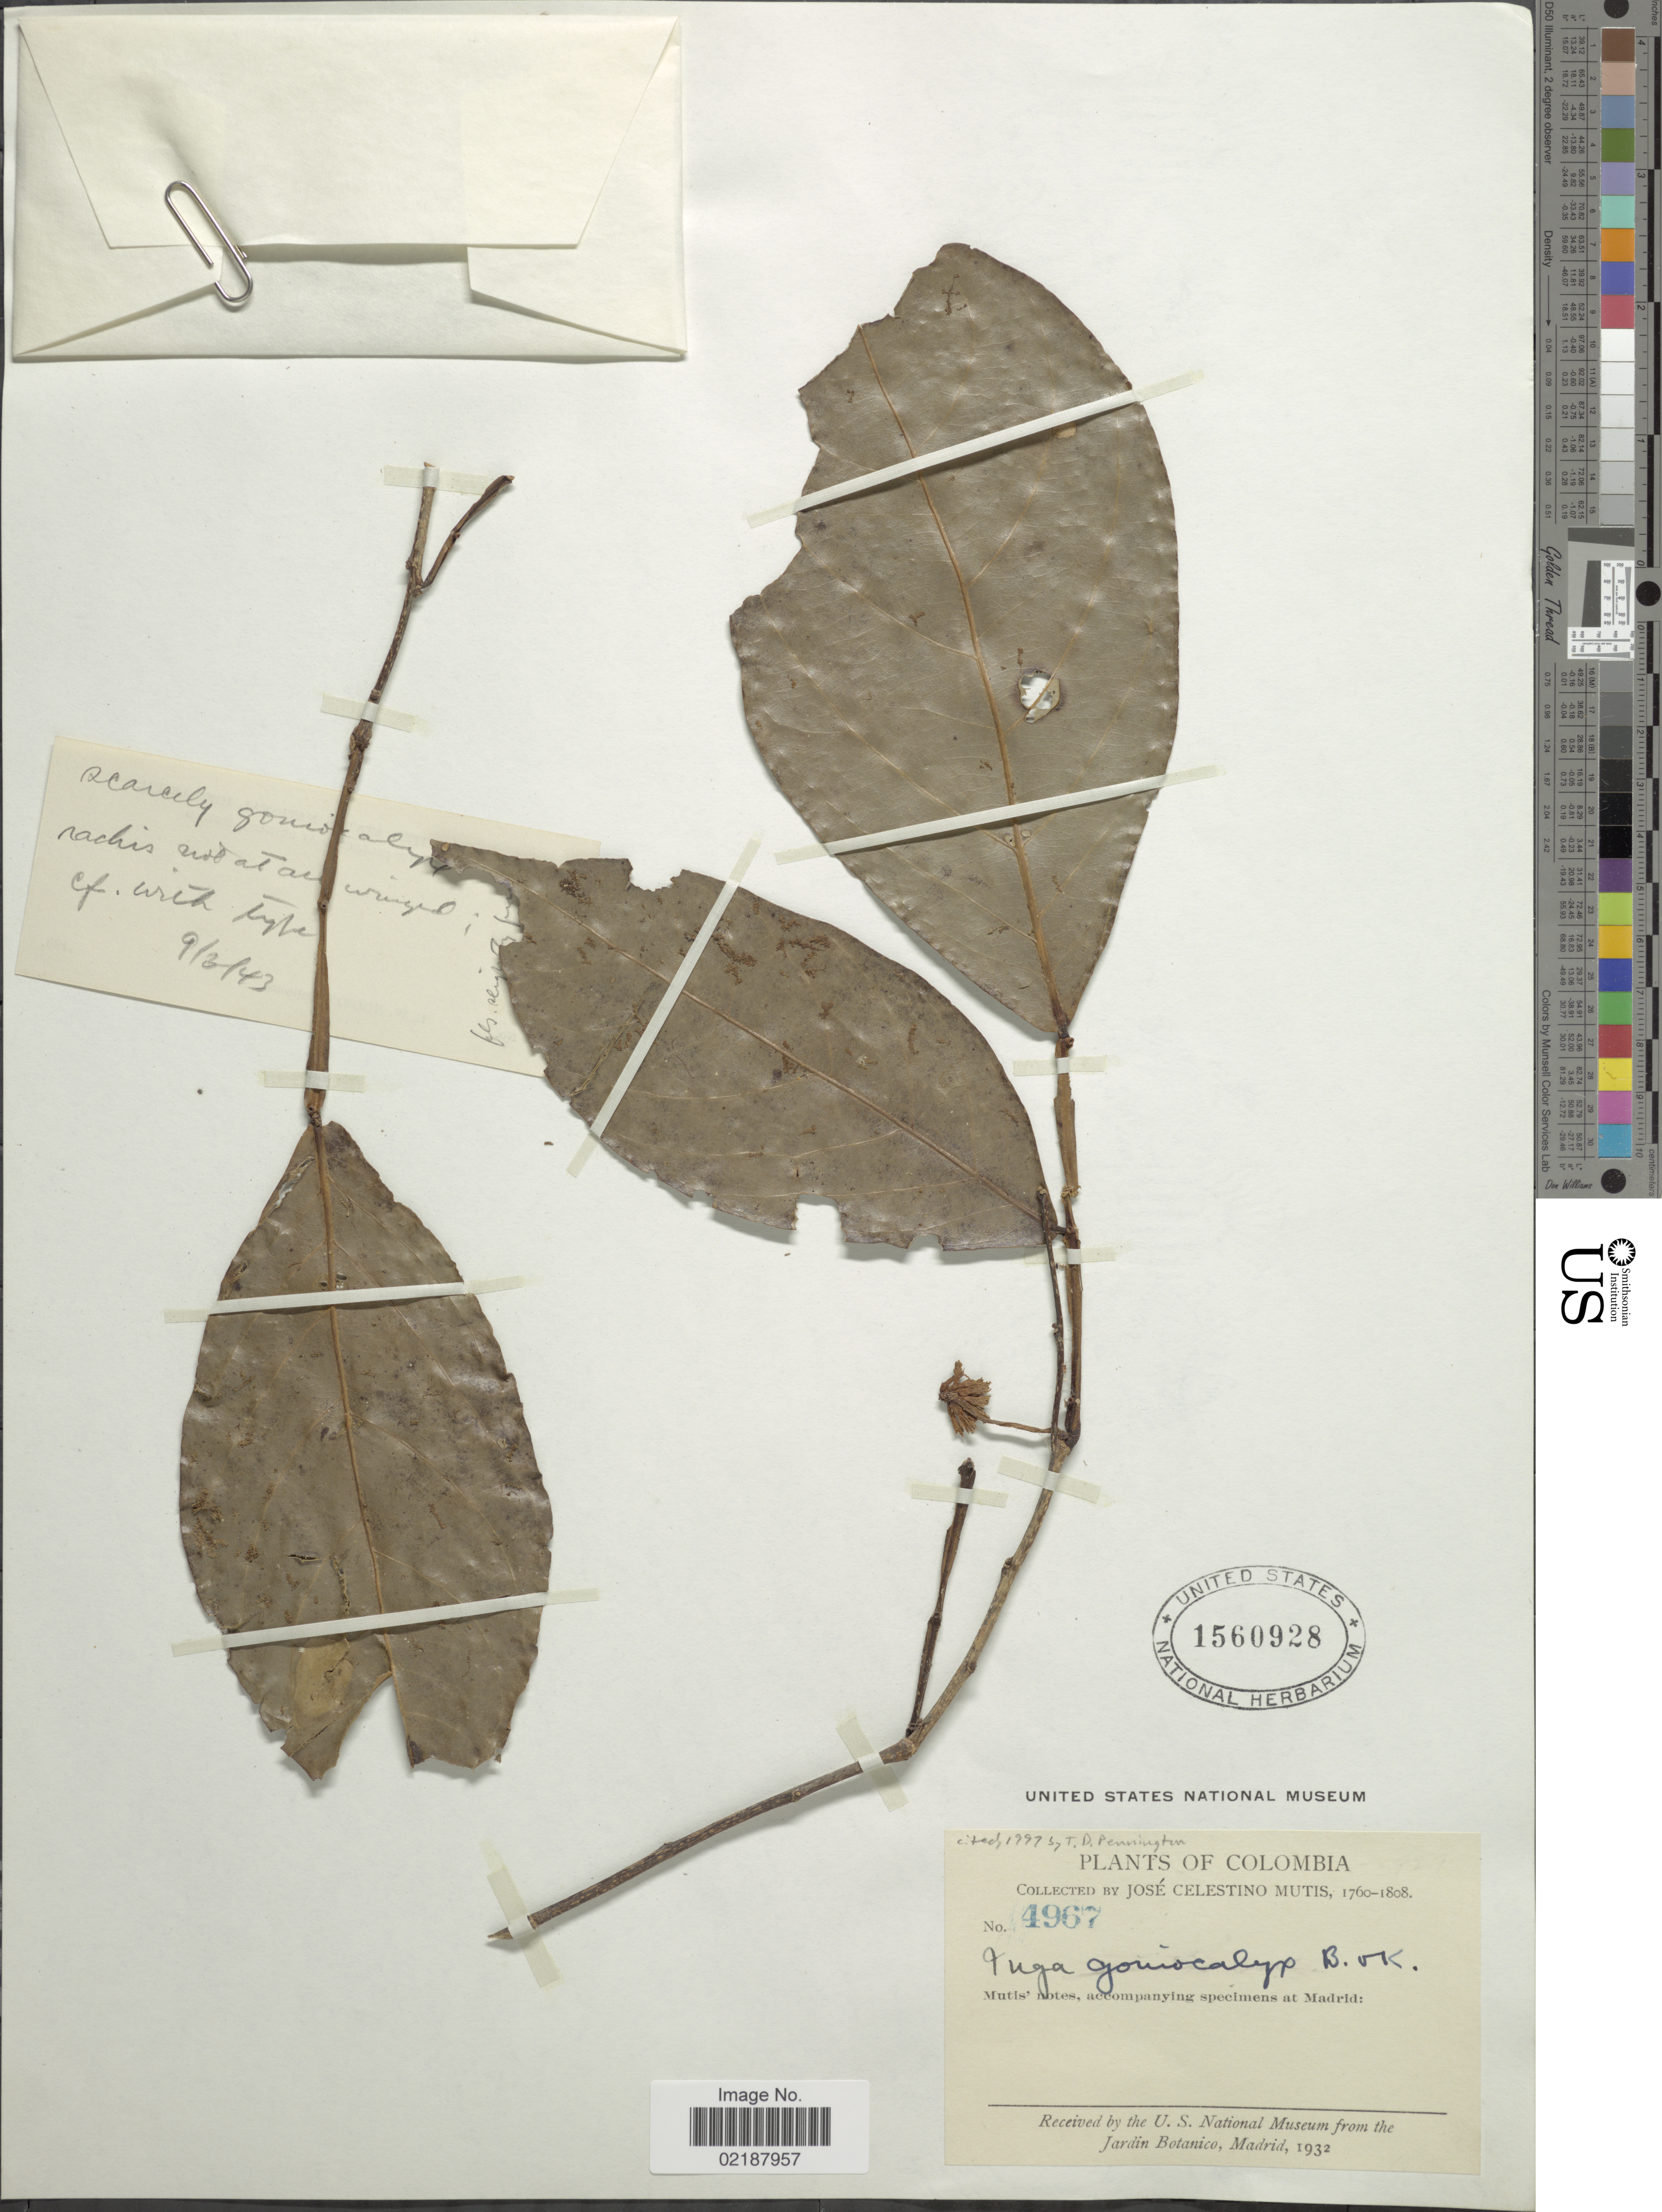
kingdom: Plantae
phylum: Tracheophyta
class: Magnoliopsida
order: Fabales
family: Fabaceae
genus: Inga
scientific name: Inga goniocalyx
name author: Britton & Killip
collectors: J. C. B. Mutis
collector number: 4967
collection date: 1760/1808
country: Colombia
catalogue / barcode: US 1560928